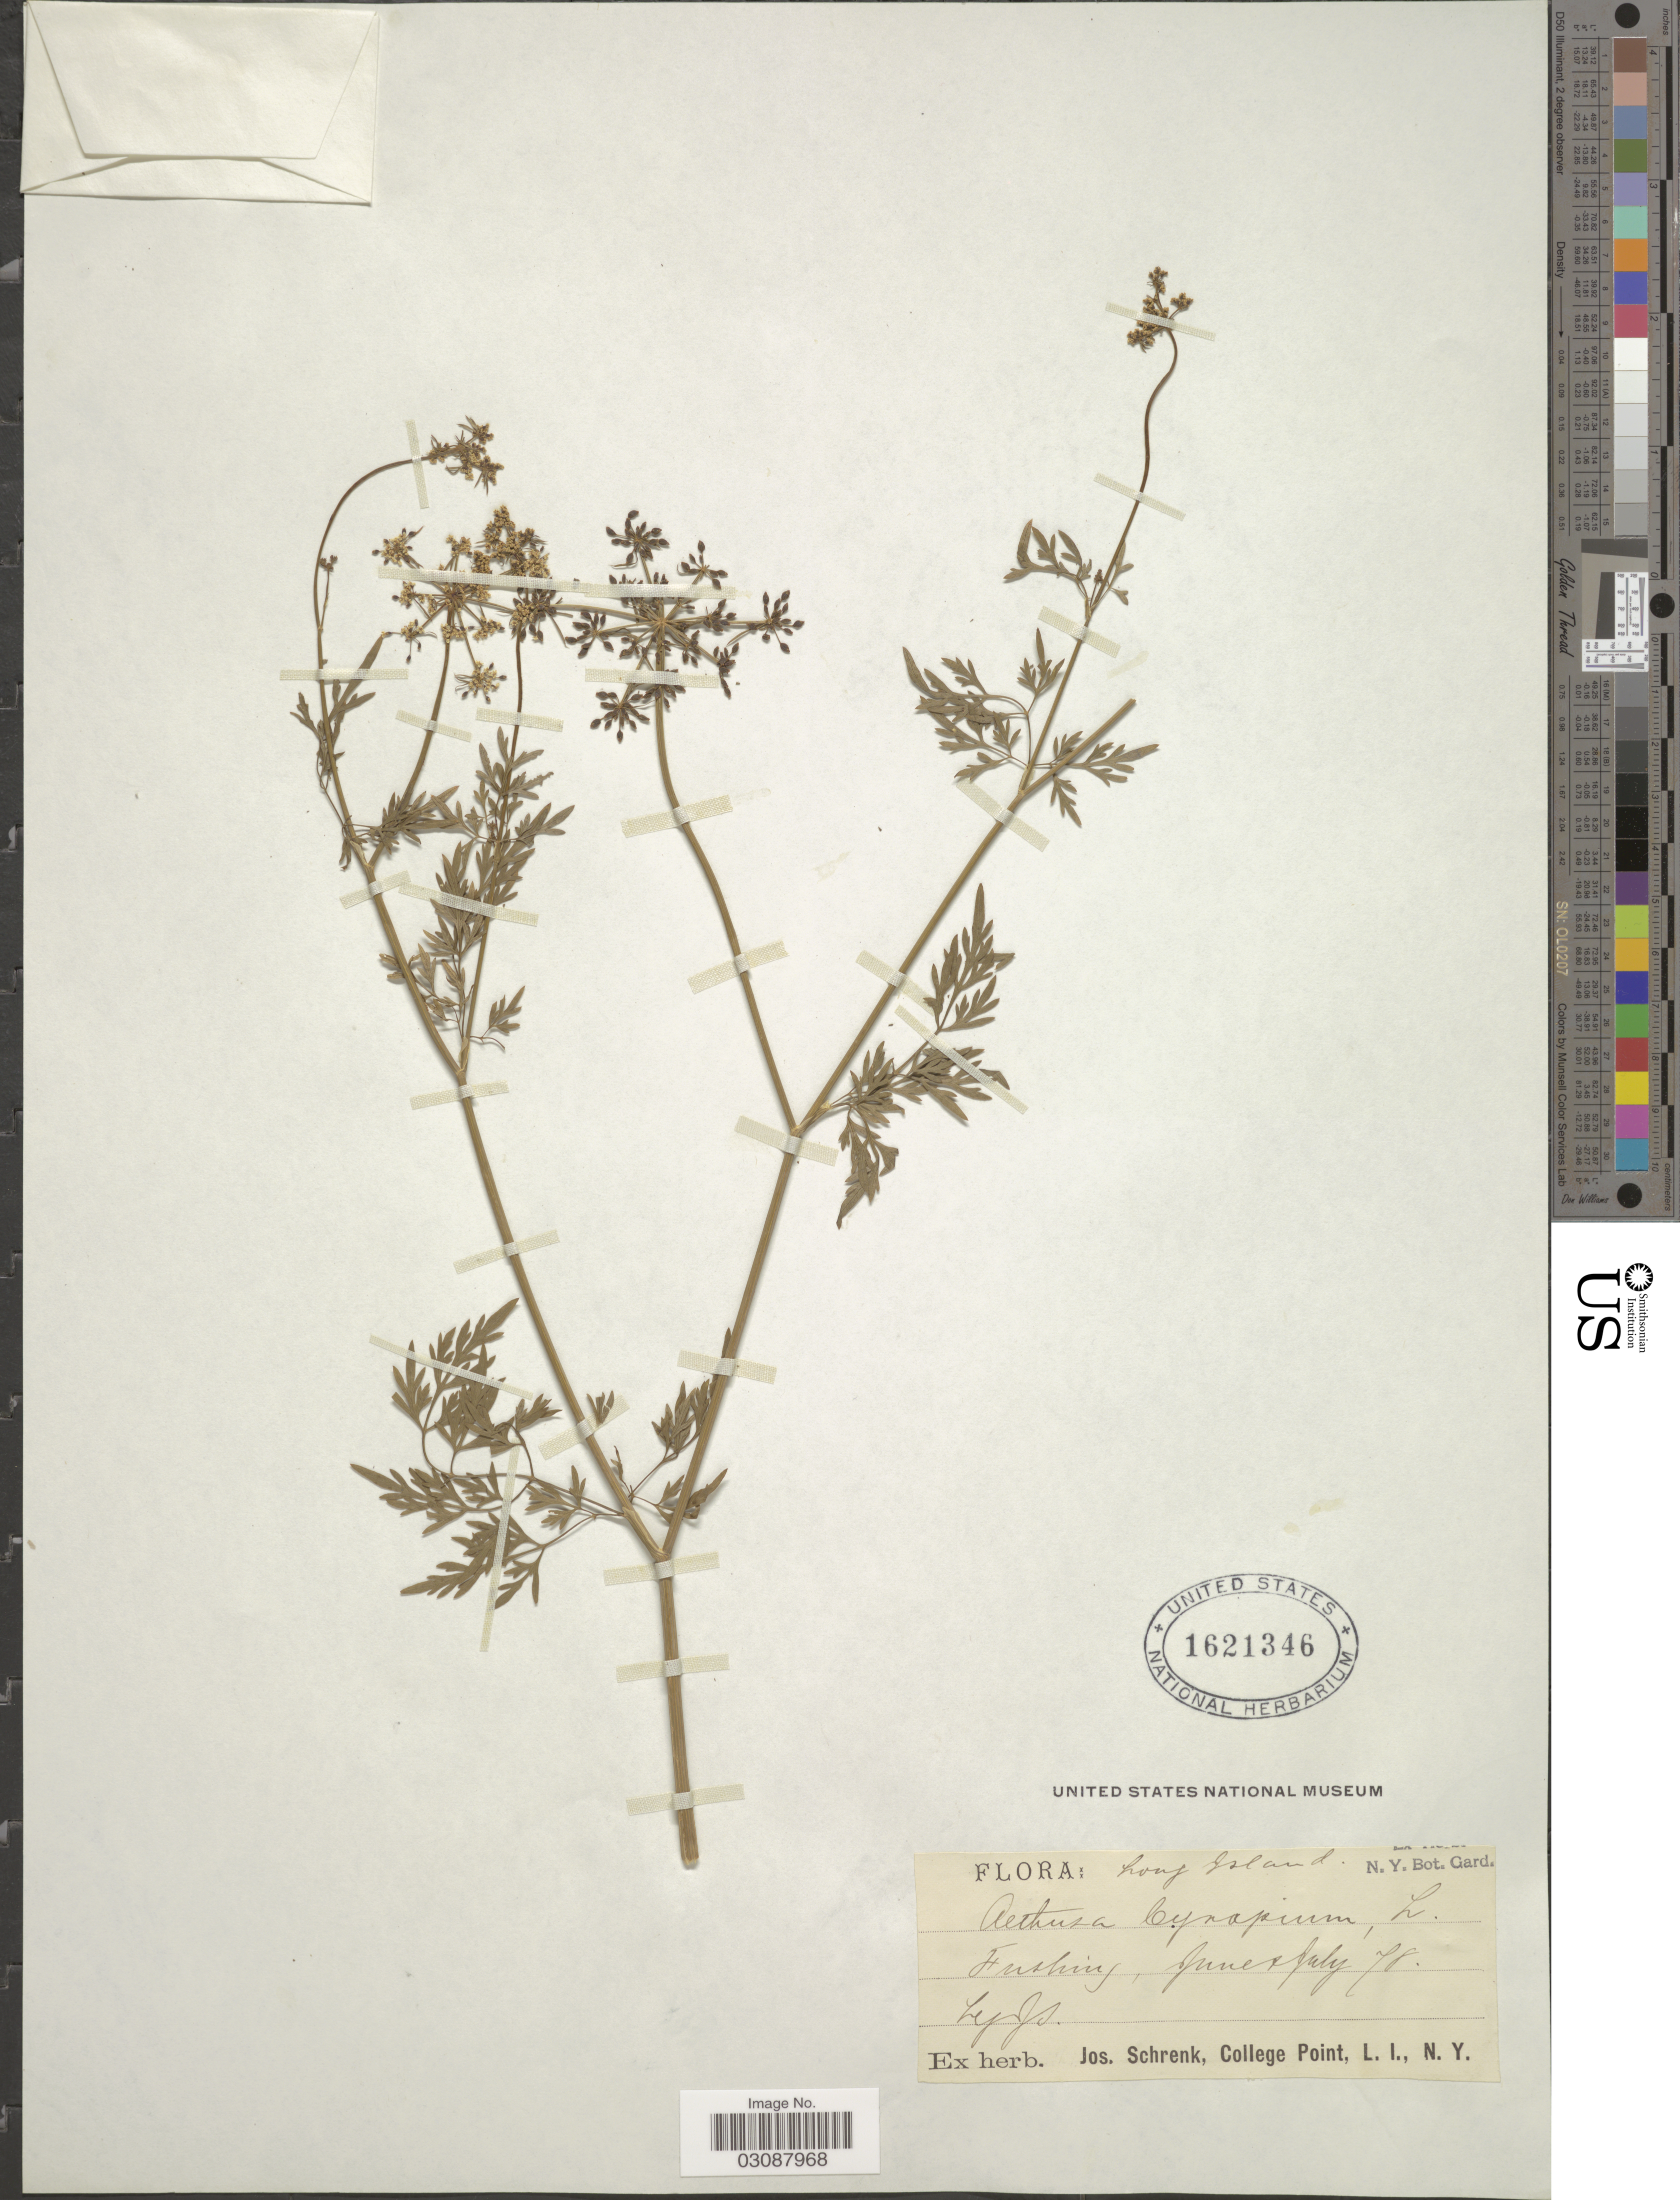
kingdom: Plantae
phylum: Tracheophyta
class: Magnoliopsida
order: Apiales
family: Apiaceae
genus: Aethusa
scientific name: Aethusa cynapium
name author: L.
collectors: ex herb. Jos. Schrenk, College Point, L.I.. N. Y.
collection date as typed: Transcribed d/m/y: /6/78 to /7/78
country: United States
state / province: New York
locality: Long Island. Fushing [interpreted].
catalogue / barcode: US 1621346